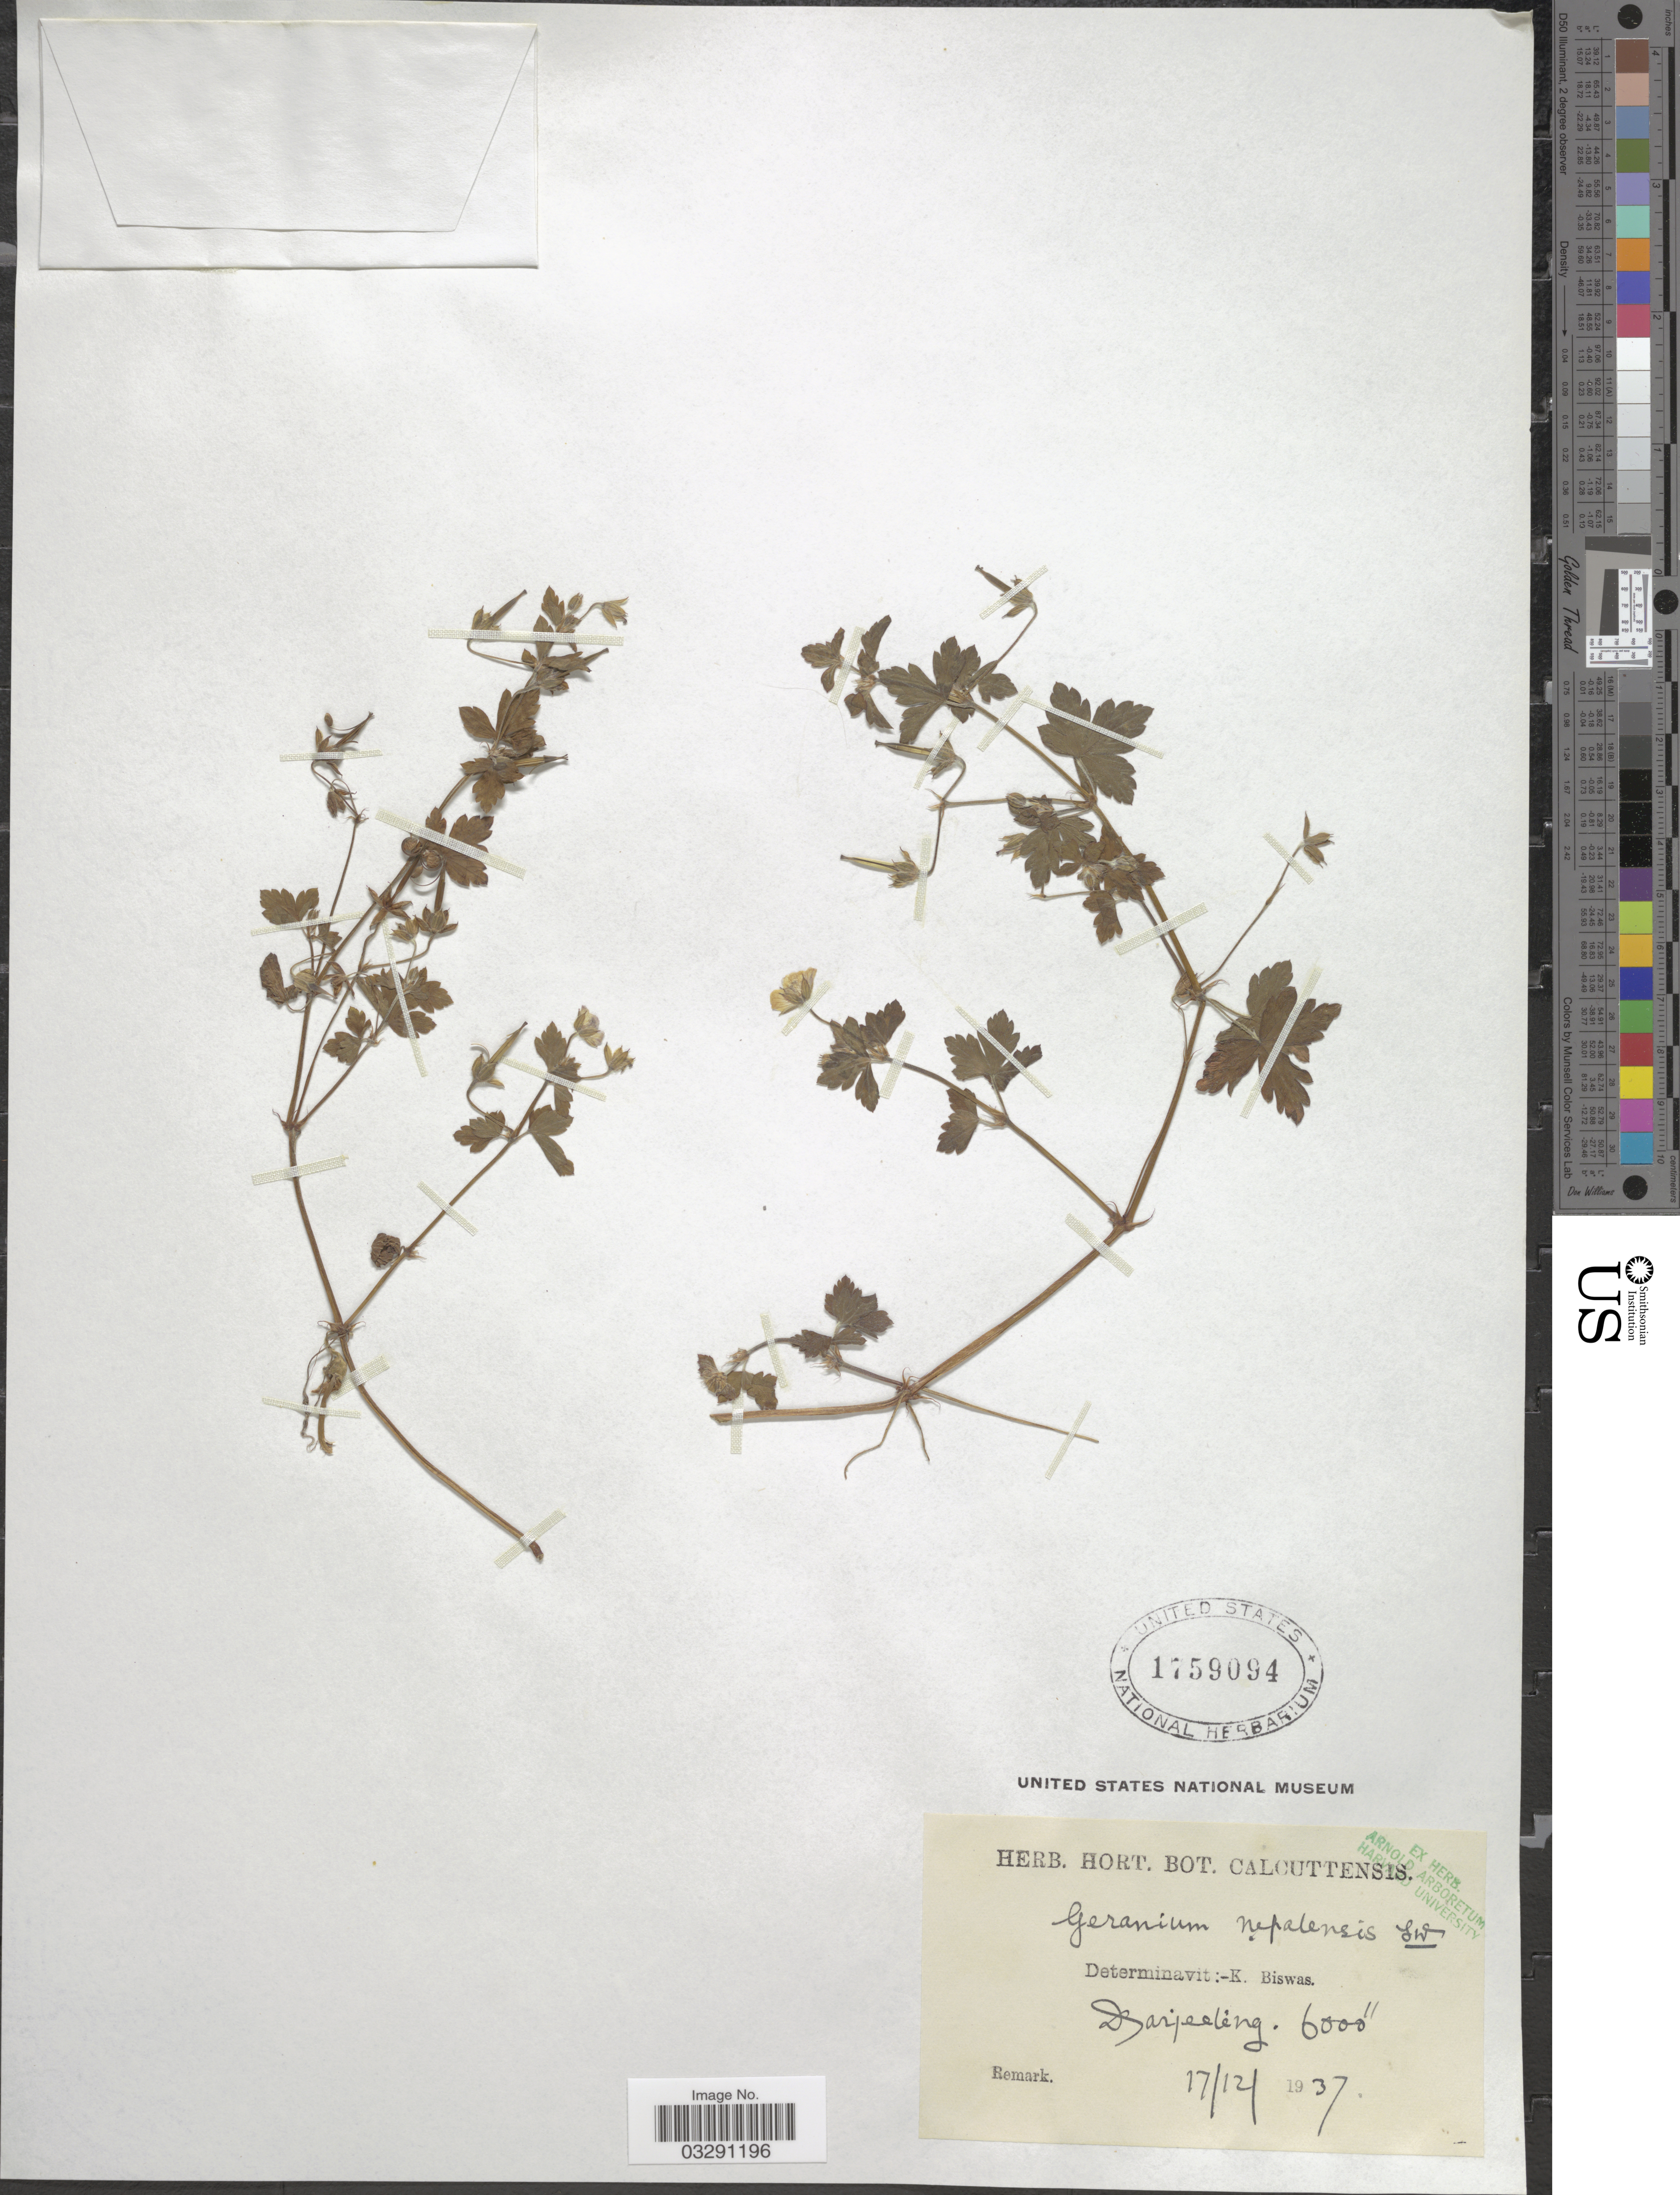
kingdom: Plantae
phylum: Tracheophyta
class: Magnoliopsida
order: Geraniales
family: Geraniaceae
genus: Geranium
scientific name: Geranium nepalense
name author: Sweet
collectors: ex Herb. Hort. Bot. Calcuttensis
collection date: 1937-12-17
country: India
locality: Darjeeling.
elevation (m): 1829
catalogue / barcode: US 1759094